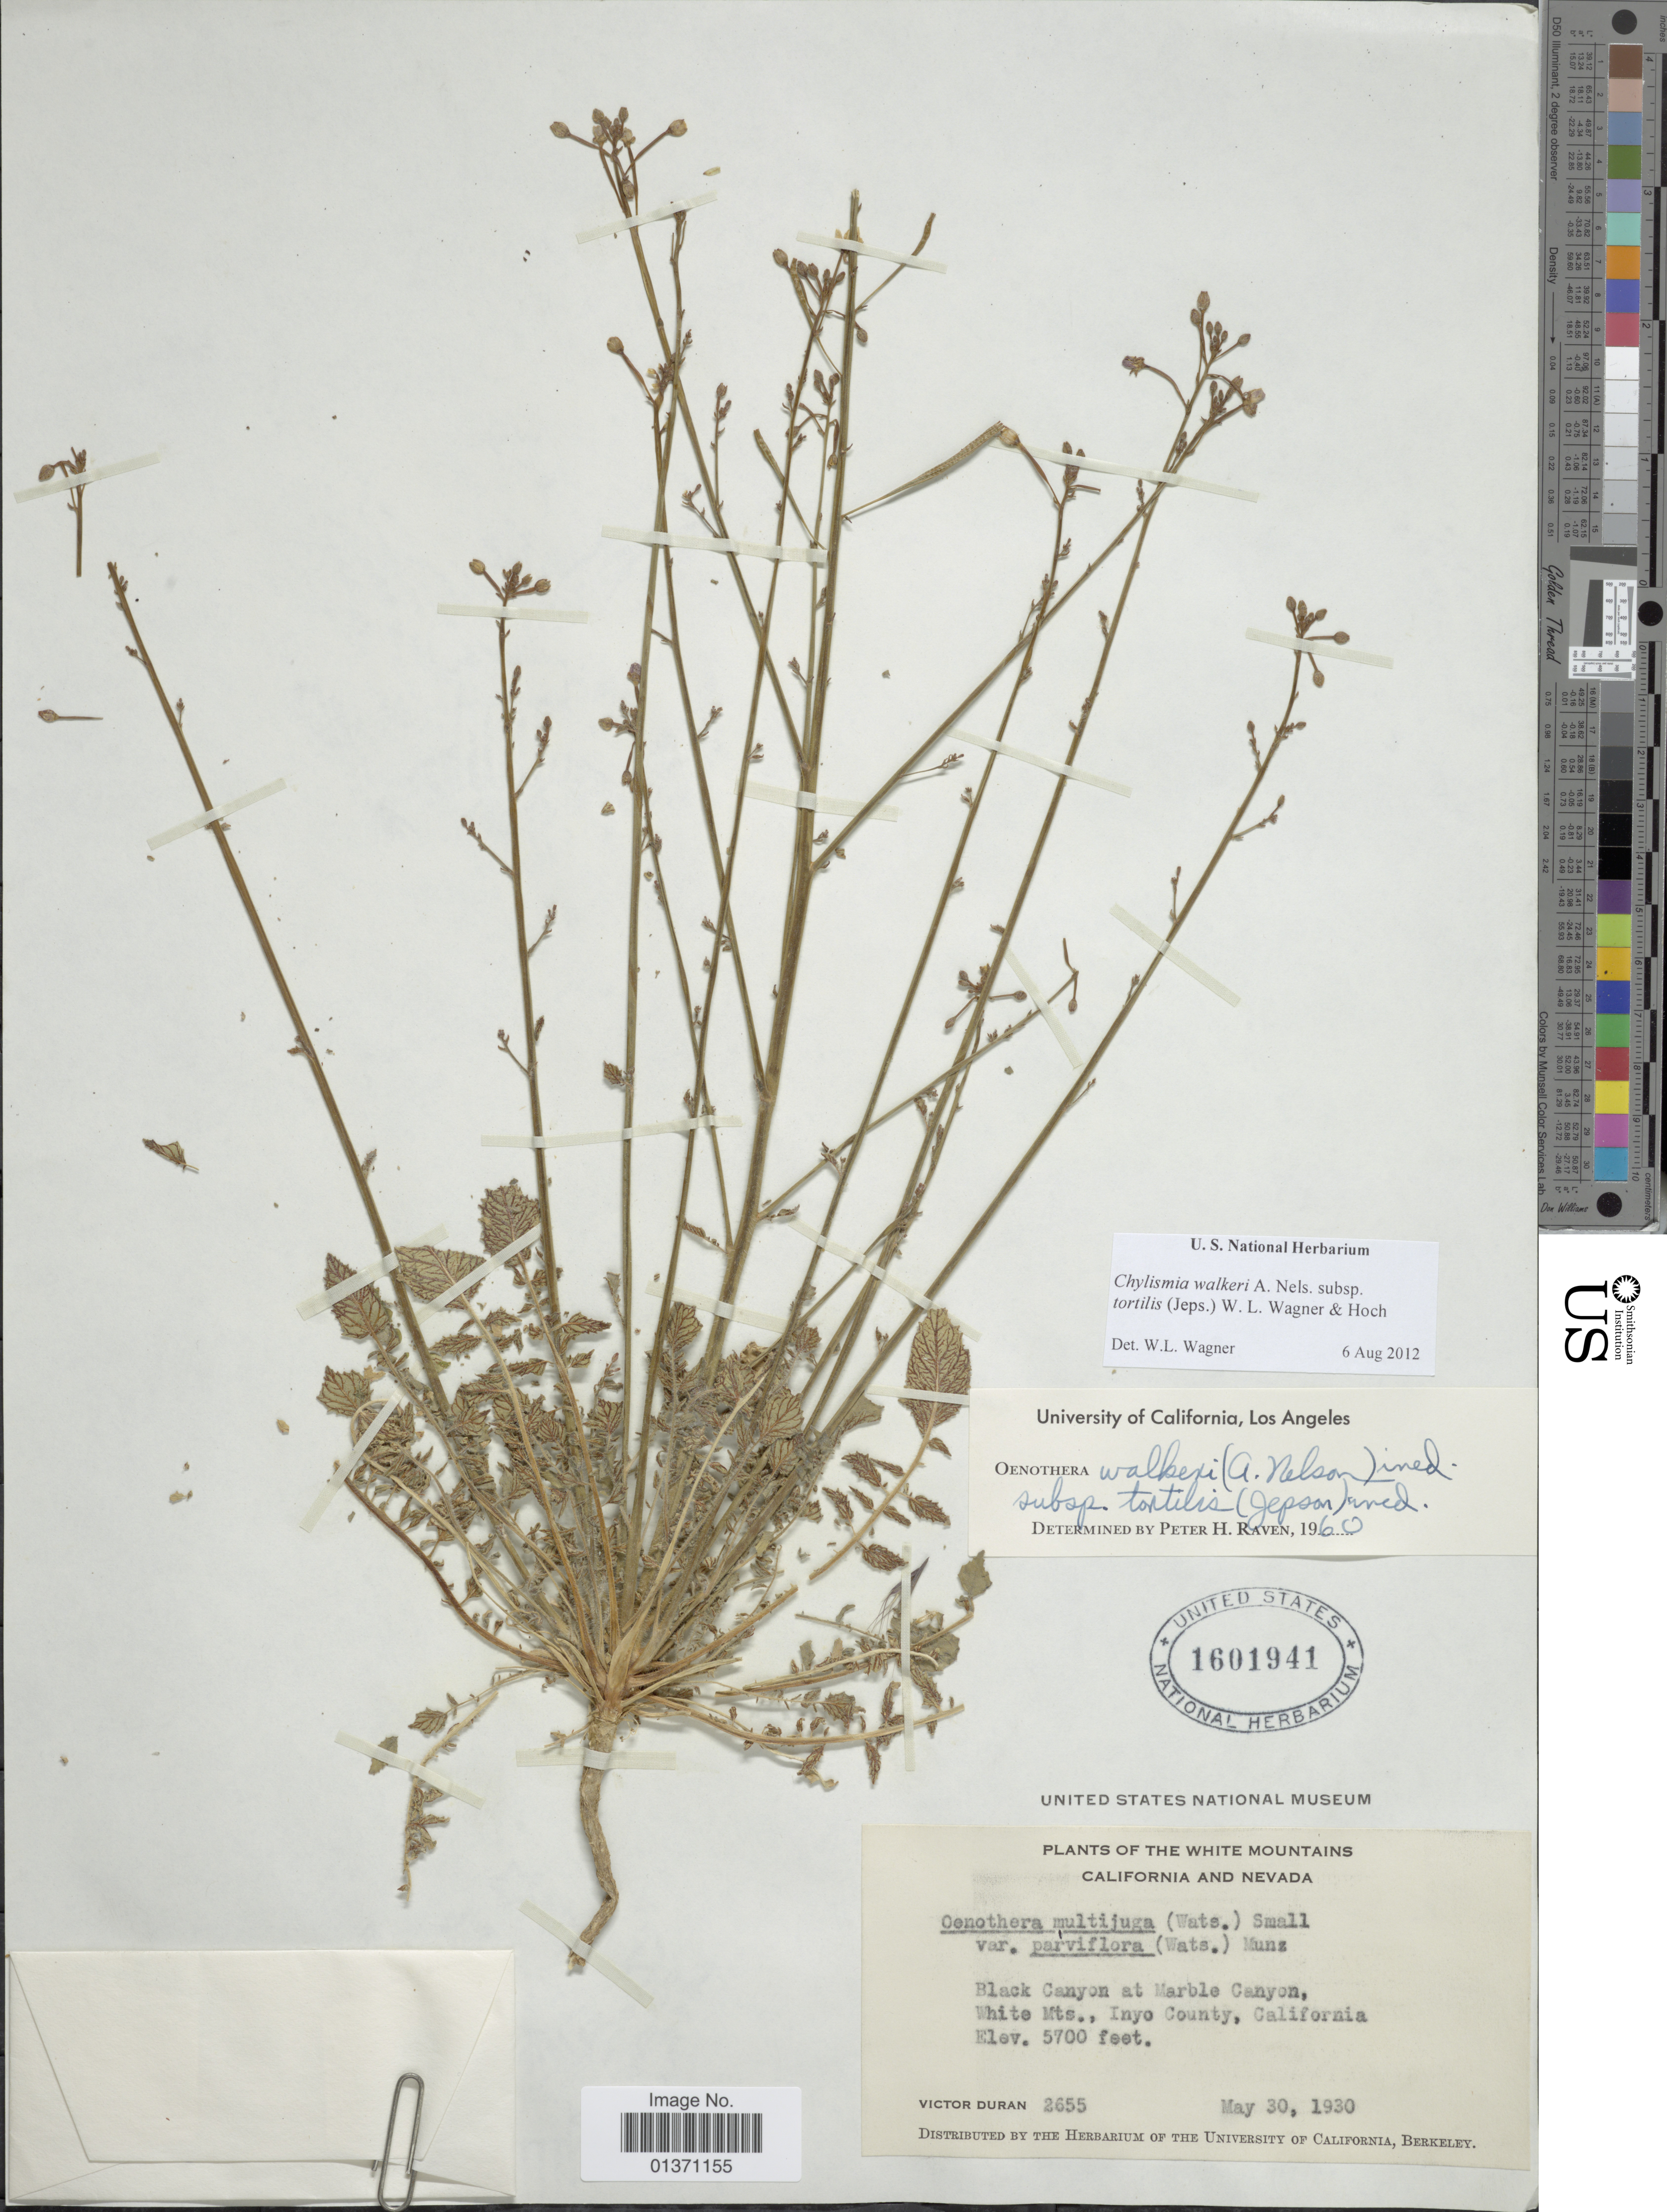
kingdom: Plantae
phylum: Tracheophyta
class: Magnoliopsida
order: Myrtales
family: Onagraceae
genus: Chylismia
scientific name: Chylismia walkeri subsp. tortilis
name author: (Jeps.) W.L. Wagner & Hoch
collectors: V. Duran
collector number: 2655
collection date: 1930-05-30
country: United States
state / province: California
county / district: Inyo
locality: Nevada, Black Canyon at Marble Canyon, White Mts., Inyo County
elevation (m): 1737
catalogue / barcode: US 1601941